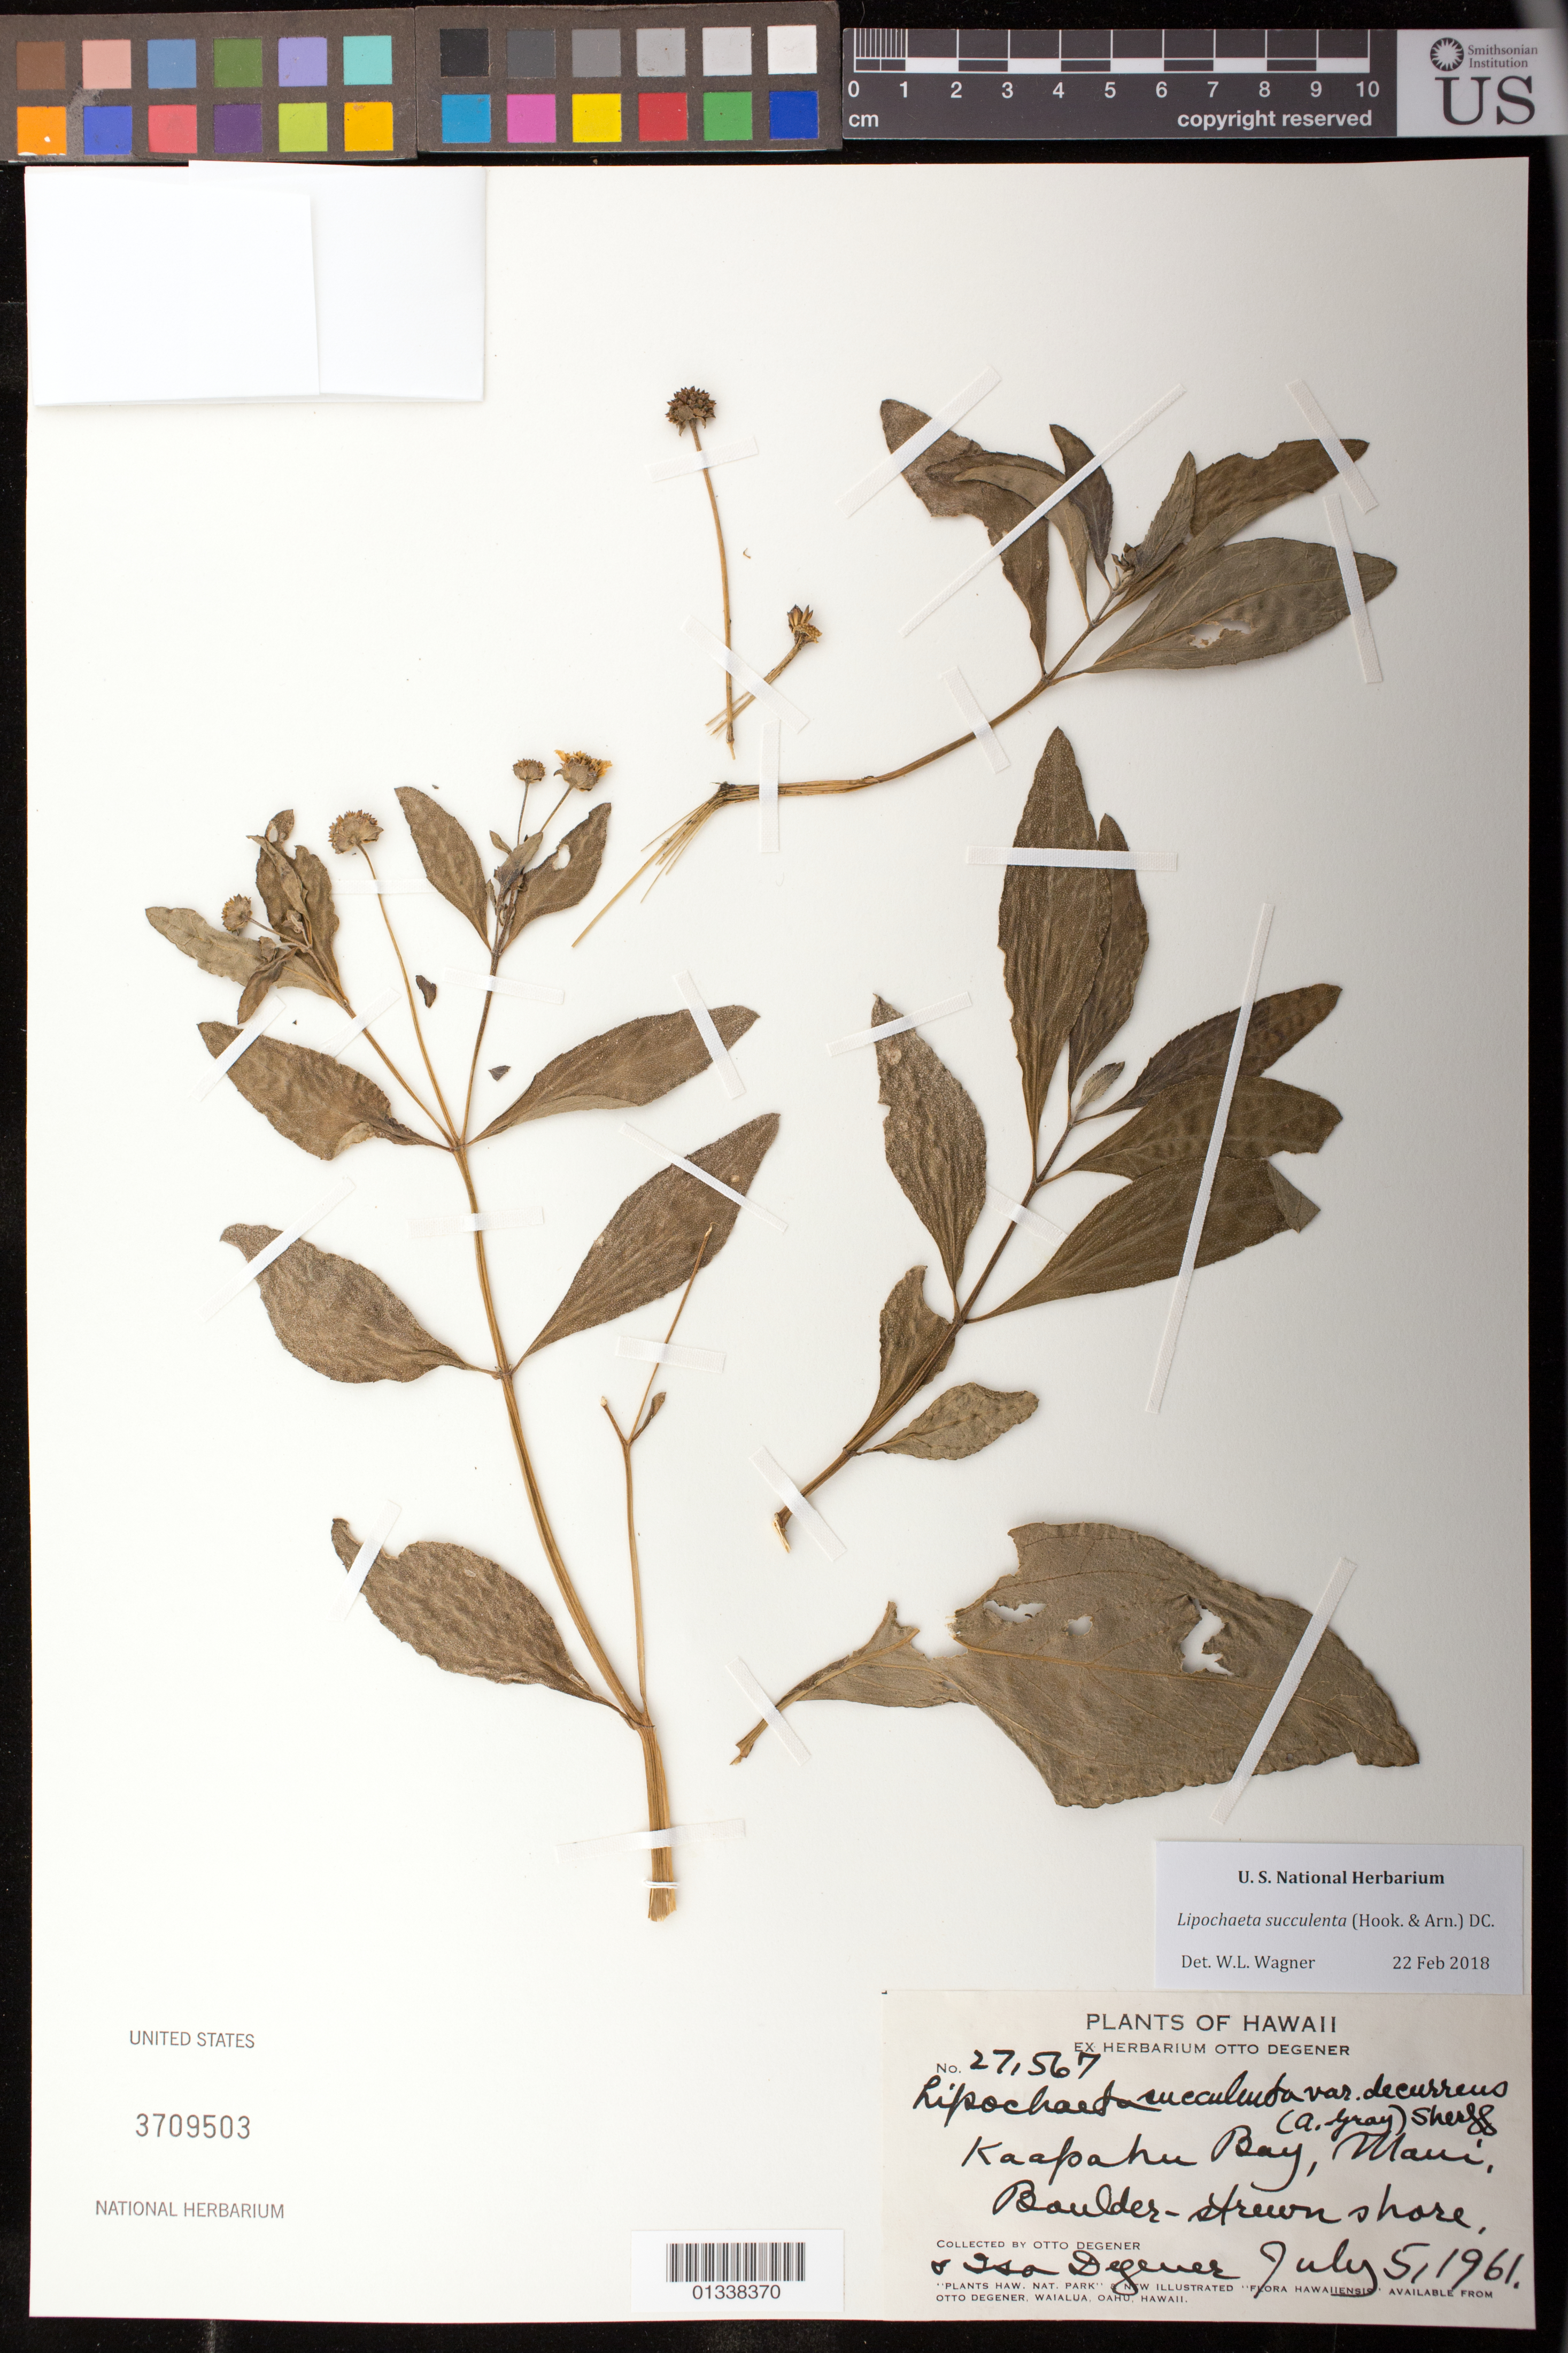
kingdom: Plantae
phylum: Tracheophyta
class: Magnoliopsida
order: Asterales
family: Asteraceae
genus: Lipochaeta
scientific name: Lipochaeta succulenta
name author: (Hook. & Arn.) DC.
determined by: Wagner, W. L., (BOT), Smithsonian Institution - National Museum of Natural History (UNITED STATES)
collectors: O. Degener & I. Degener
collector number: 27567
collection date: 1961-07-05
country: United States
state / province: Hawaii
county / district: Maui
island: Maui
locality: Kaapahu Bay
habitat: Boulder-strewn shore.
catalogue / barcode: US 3709503